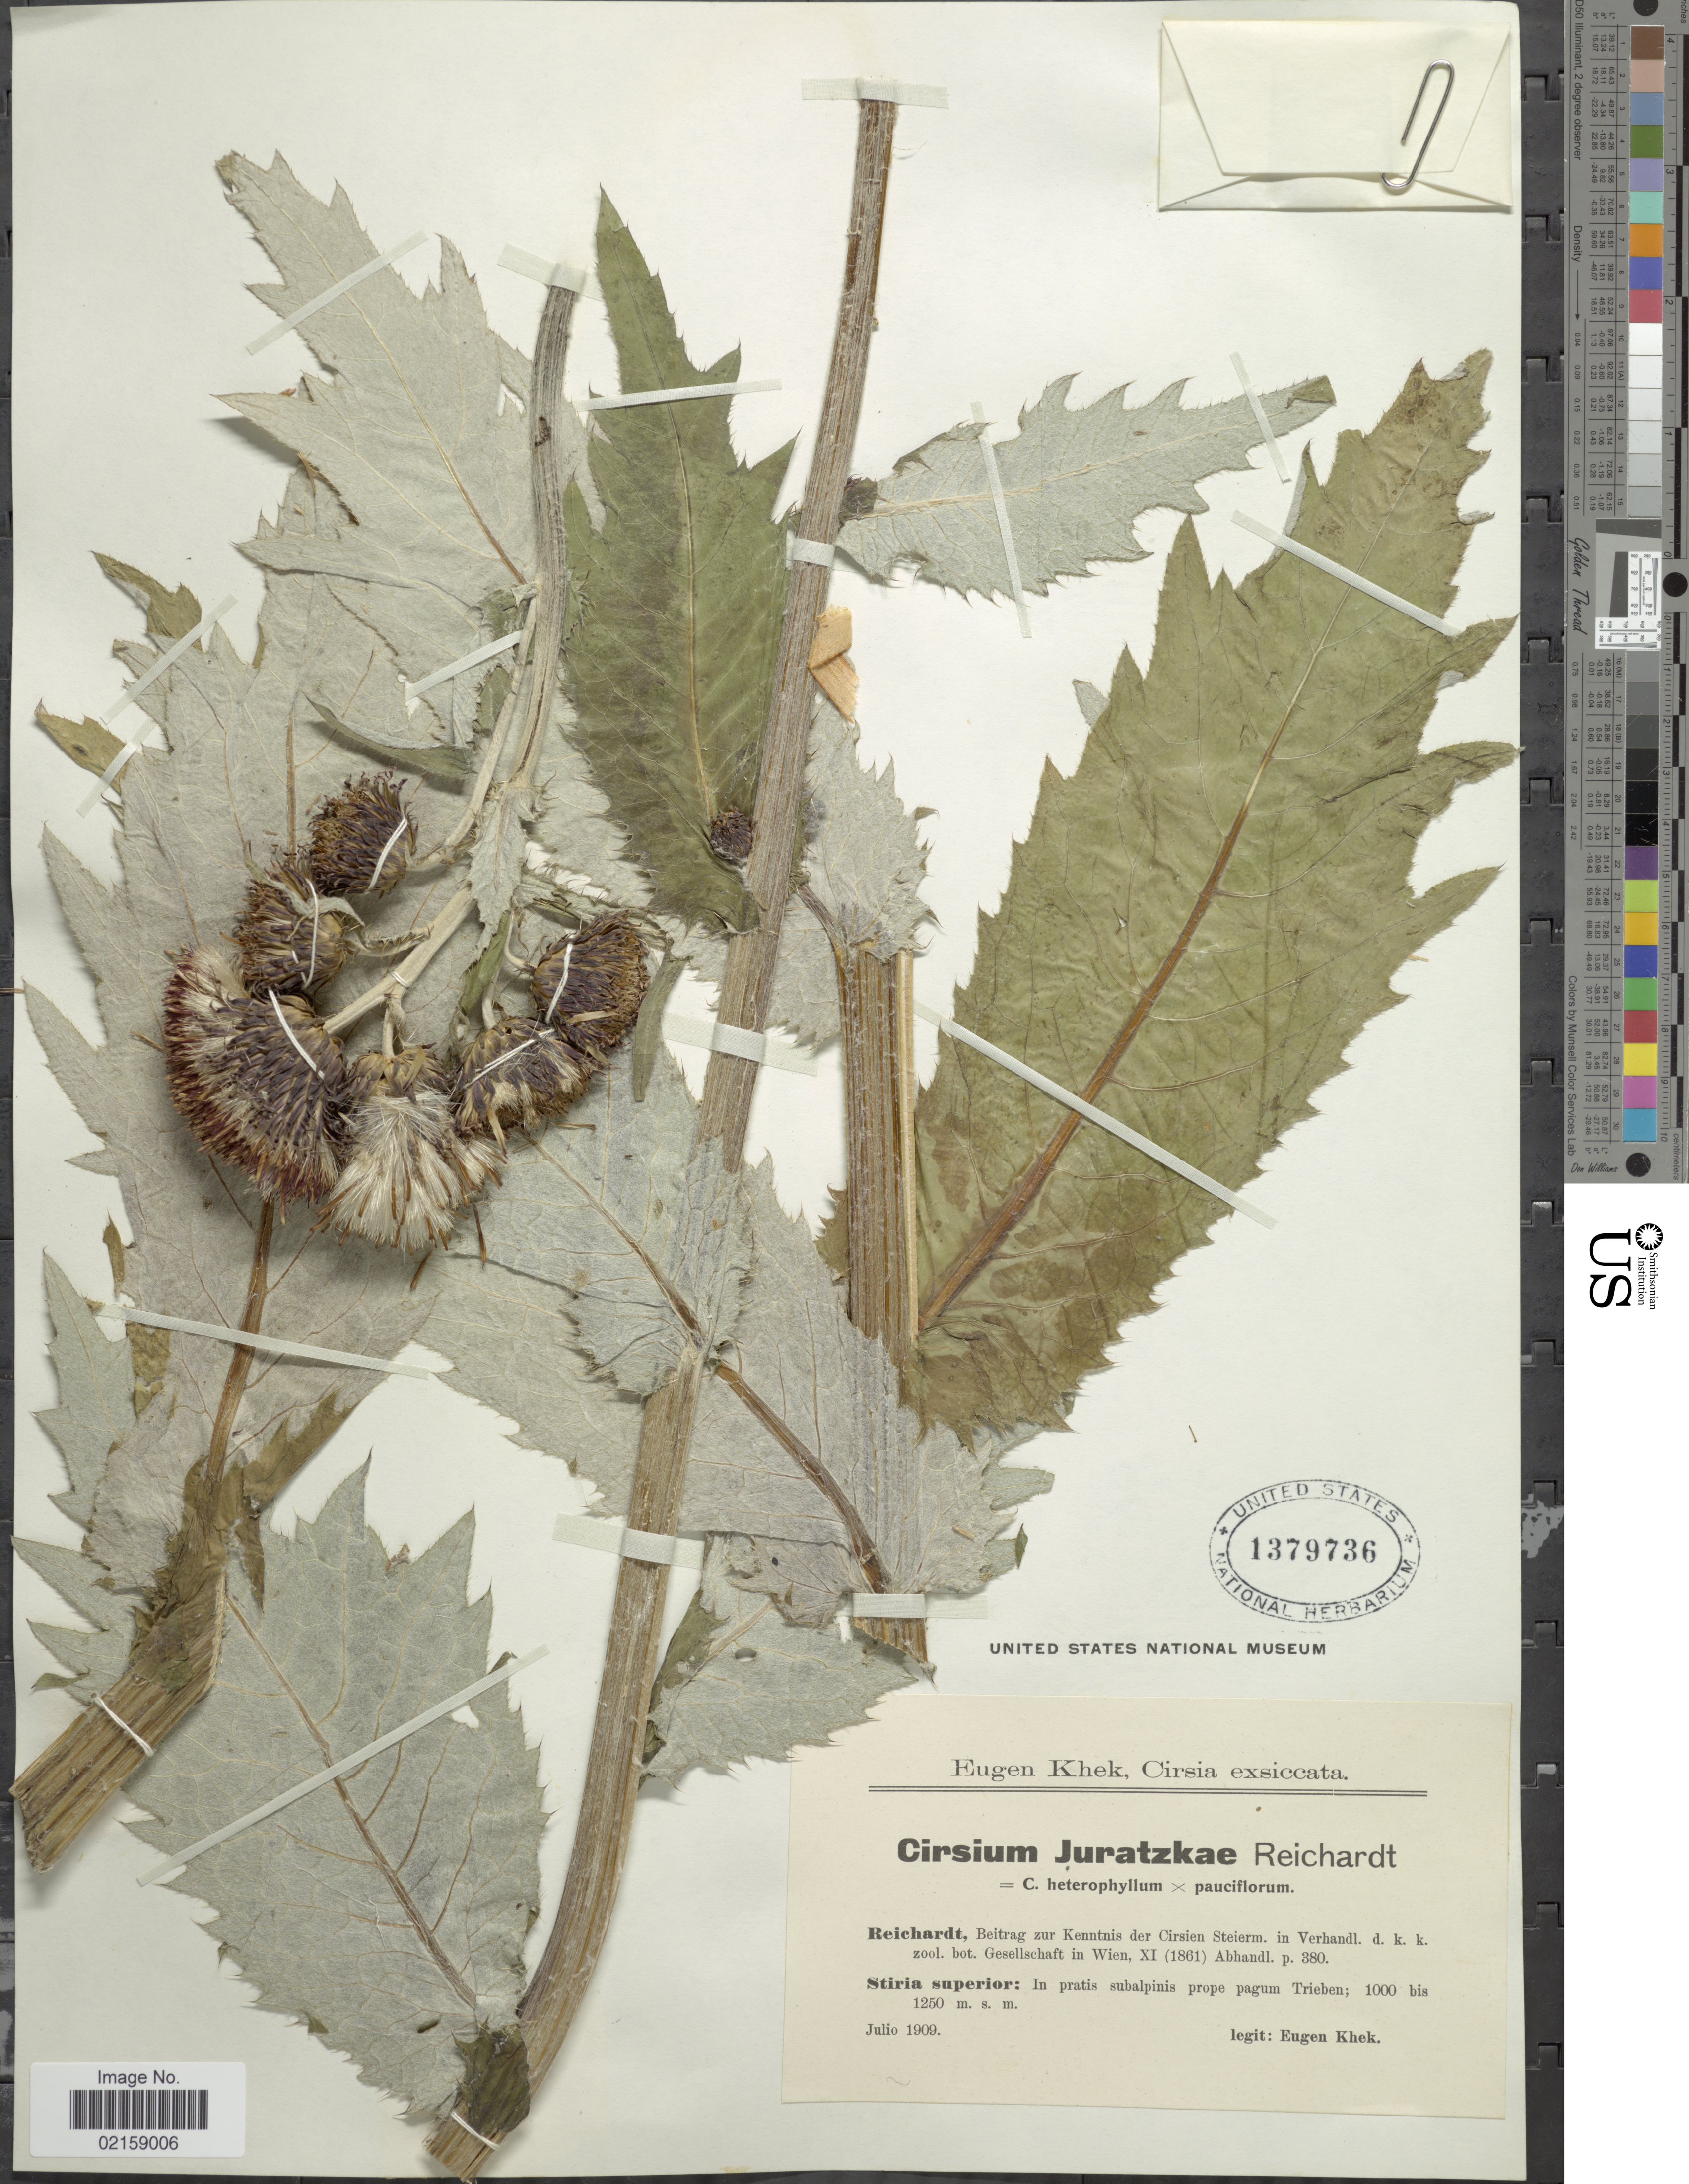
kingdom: Plantae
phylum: Tracheophyta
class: Magnoliopsida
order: Asterales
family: Asteraceae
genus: Cirsium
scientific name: Cirsium juratzkae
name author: Reichardt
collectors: E. J. Khek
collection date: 1909-07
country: Austria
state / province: Steiermark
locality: Cirsia exsiccata, Stiria superior: in pratis subalpinis prope pagum Trieben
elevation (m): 1000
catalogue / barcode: US 1379736